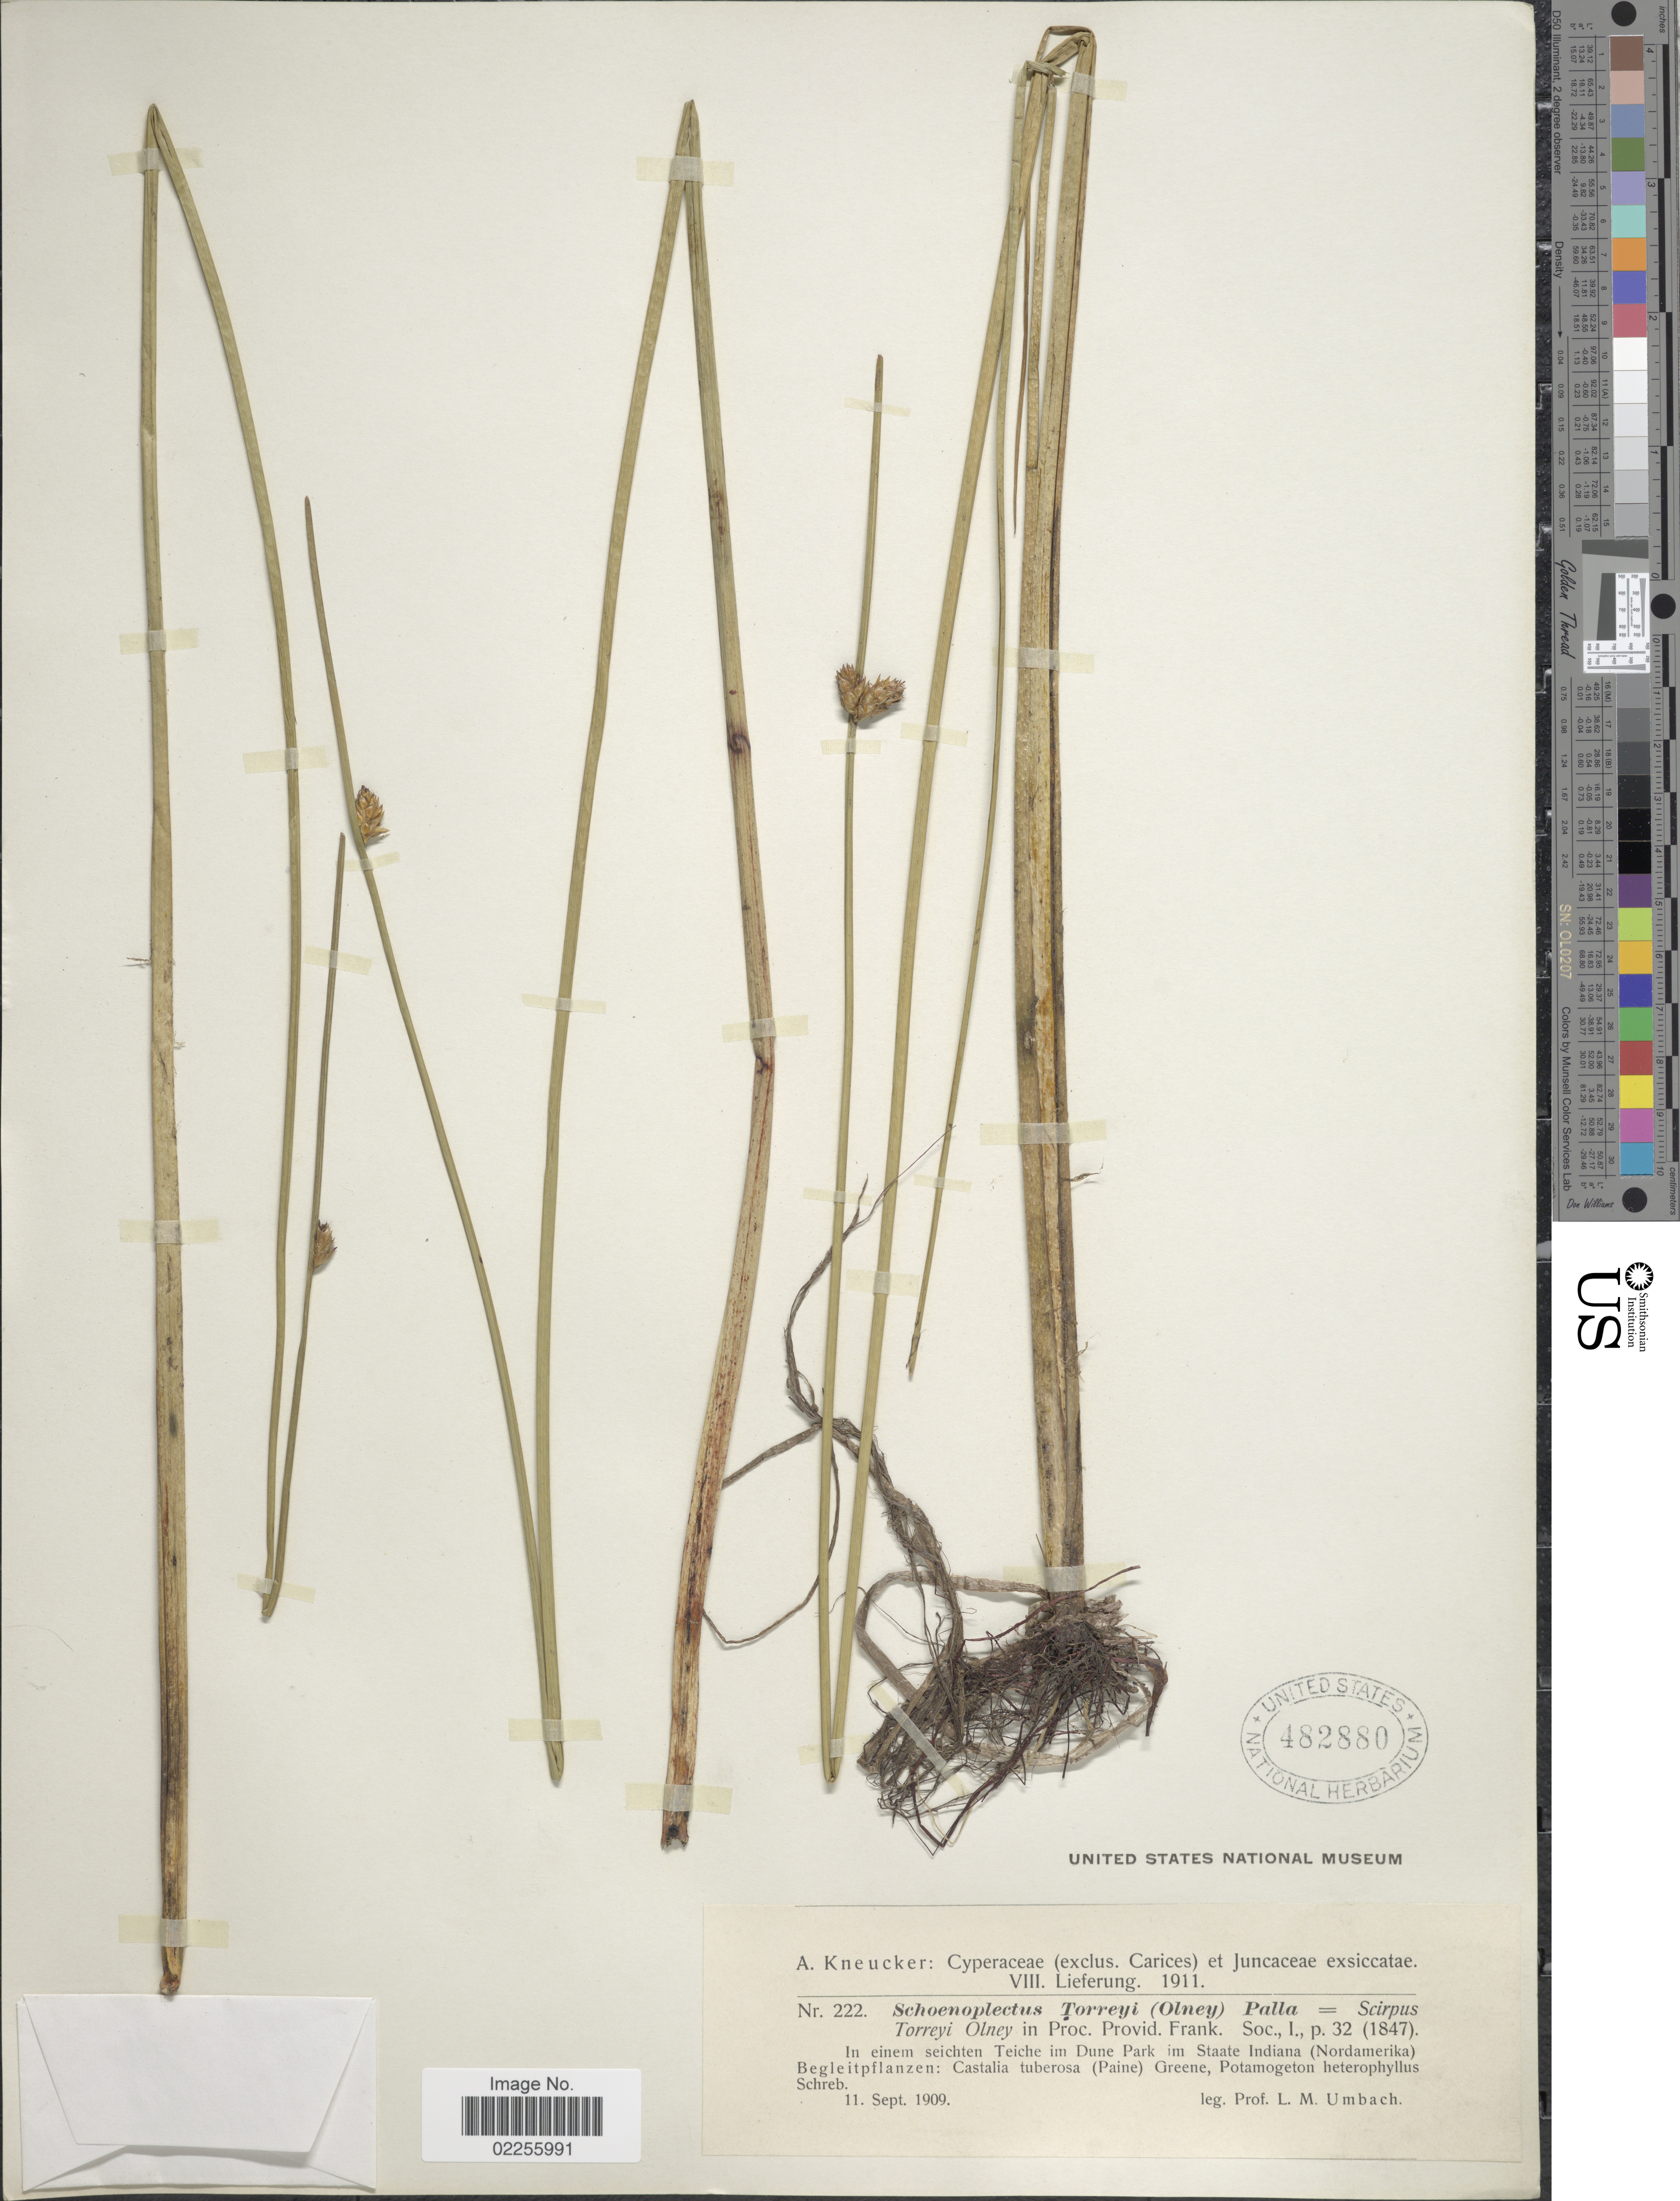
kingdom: Plantae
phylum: Tracheophyta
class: Liliopsida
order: Poales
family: Cyperaceae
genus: Schoenoplectus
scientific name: Schoenoplectus torreyi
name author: (Olney) Palla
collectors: L. M. Umbach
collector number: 222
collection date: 1909-09-11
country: United States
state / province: Indiana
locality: In einem seichten Teiche im Dune Park im Staate Indiana (Nordamerika)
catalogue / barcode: US 482880